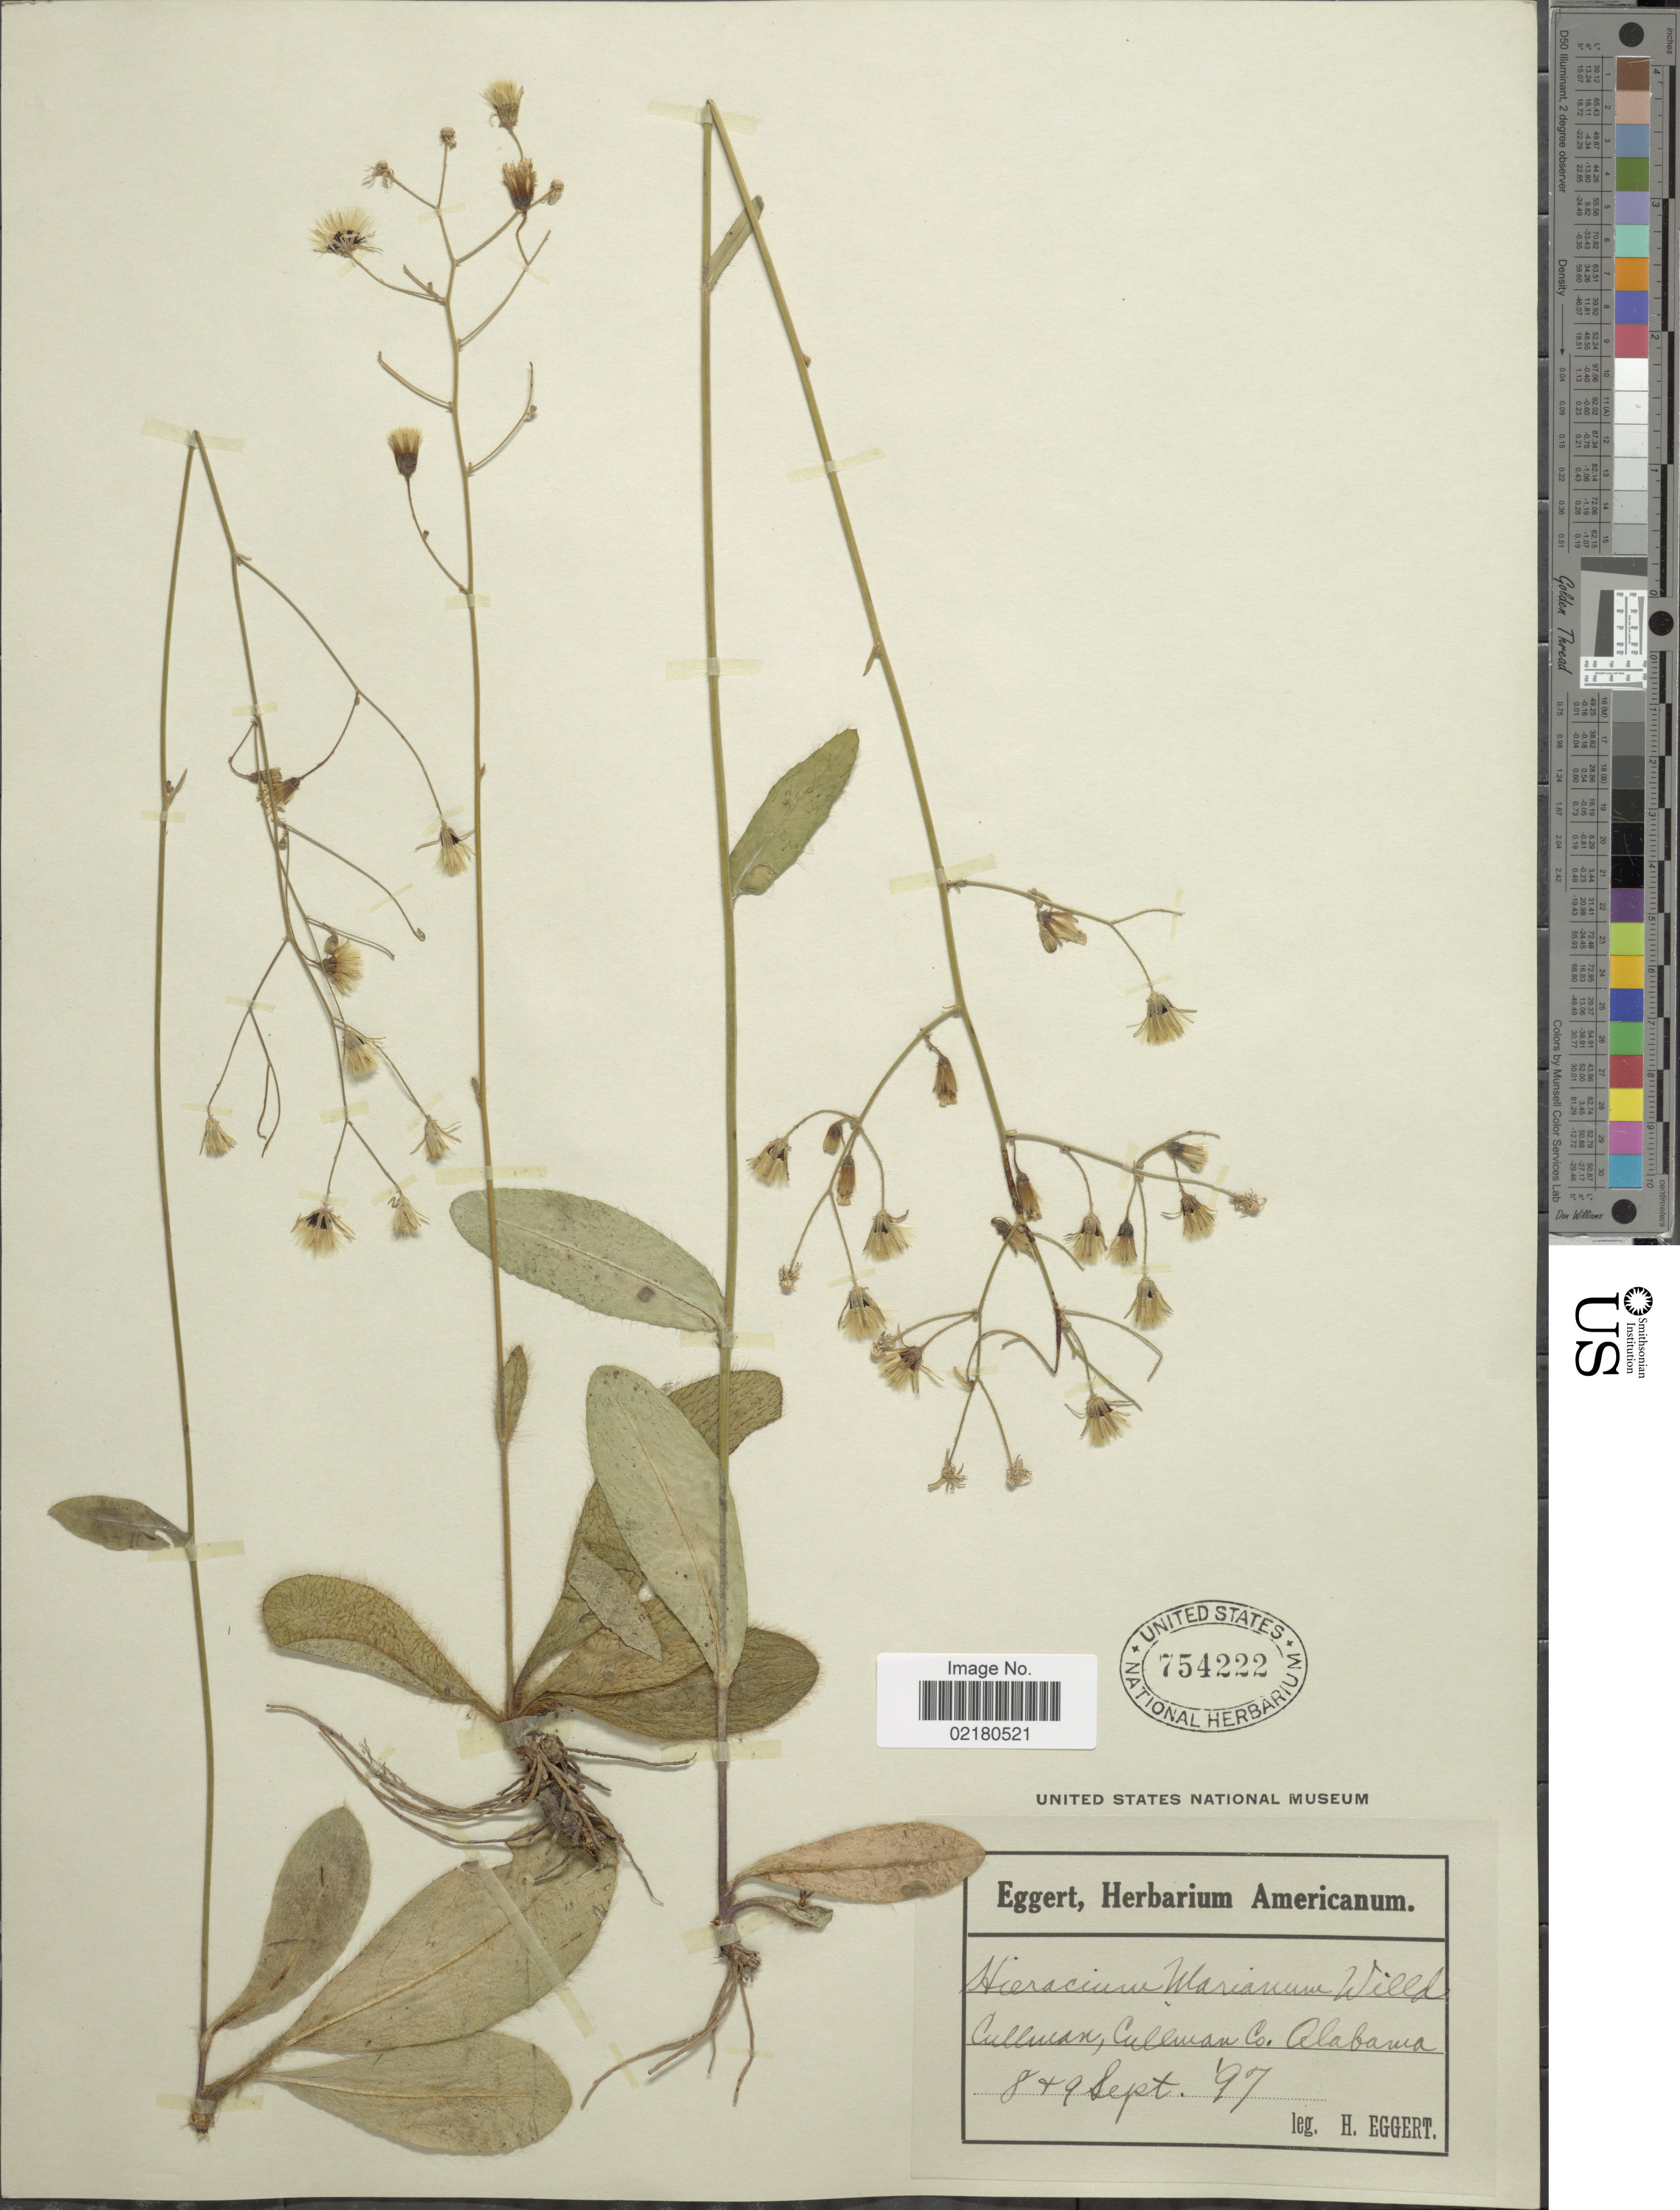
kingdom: Plantae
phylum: Tracheophyta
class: Magnoliopsida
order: Asterales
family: Asteraceae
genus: Hieracium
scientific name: Hieracium marianum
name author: Willd.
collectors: H. Eggert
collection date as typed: Transcribed d/m/y: 8/9/97 to 9/9/97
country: United States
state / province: Alabama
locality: Cullman, Cullman Co.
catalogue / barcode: US 754222